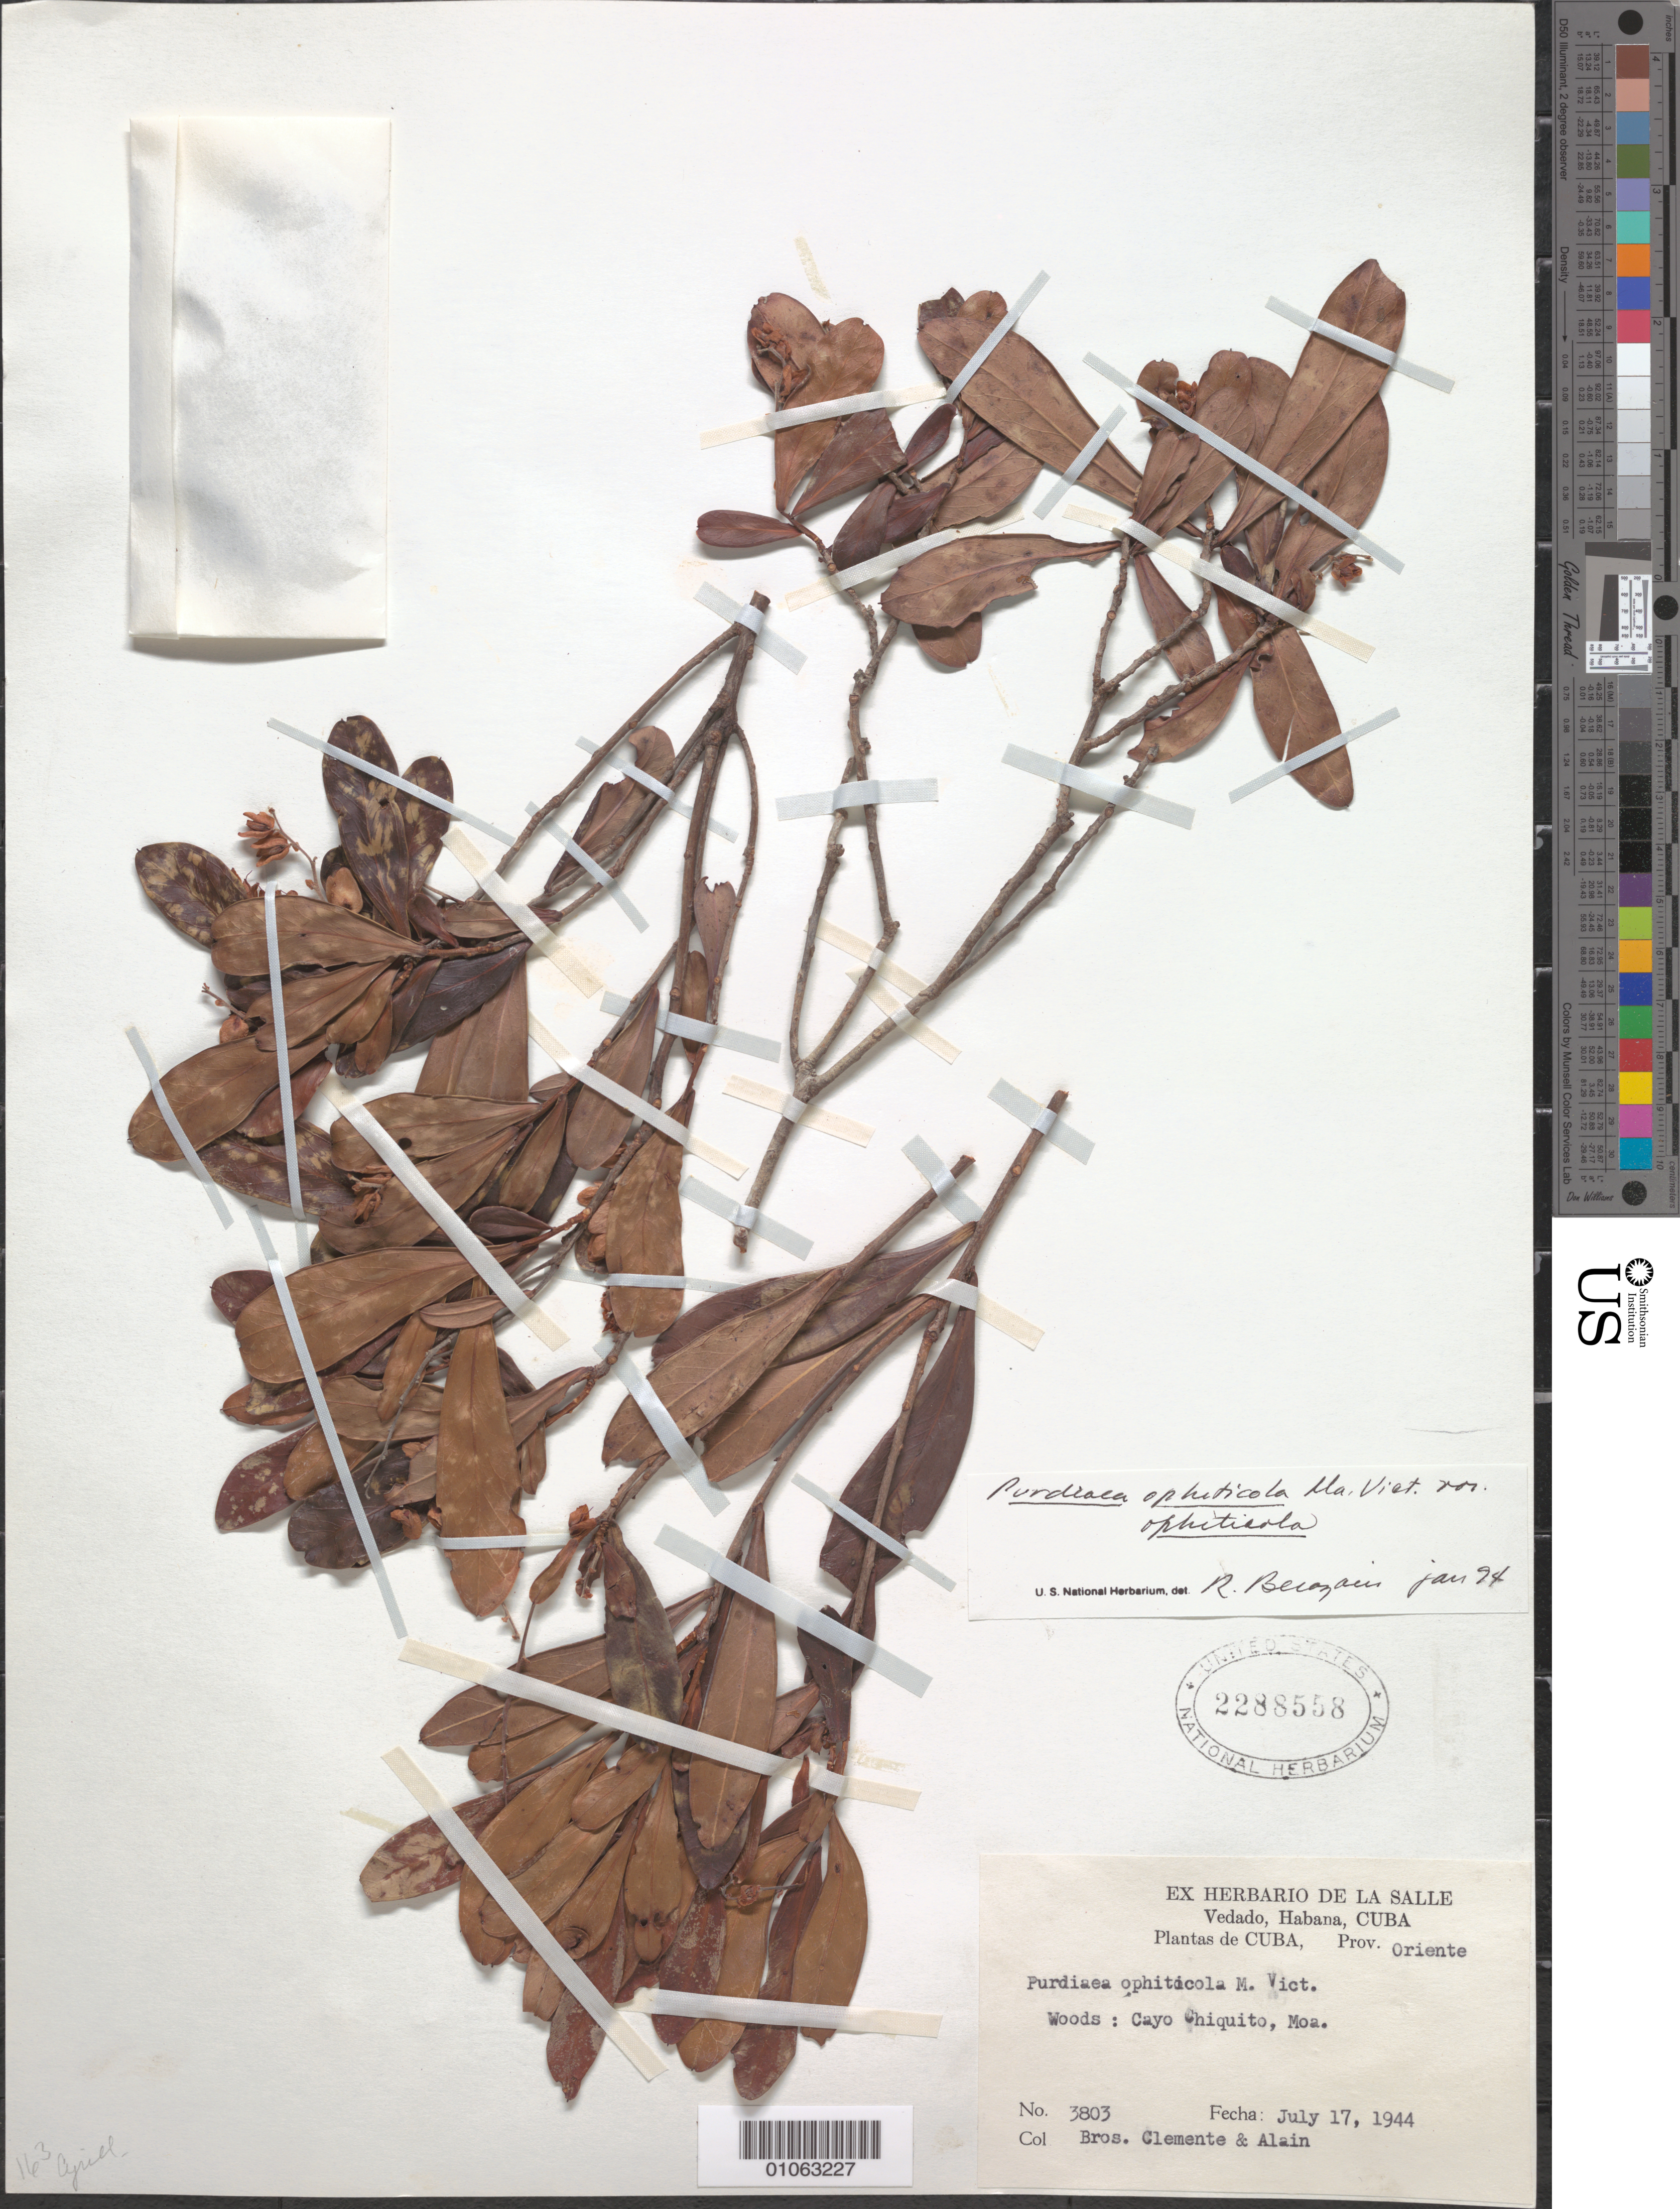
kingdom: Plantae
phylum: Tracheophyta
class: Magnoliopsida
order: Ericales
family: Clethraceae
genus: Purdiaea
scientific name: Purdiaea ophiticola var. ophiticola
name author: Vict.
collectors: Bro. Clemente & A. H. Liogier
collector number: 3803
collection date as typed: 17 Jul 1944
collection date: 1944-07-17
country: Cuba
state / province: Holguín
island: Cuba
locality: Woods: Cayo Chiquito, Moa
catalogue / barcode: US 2288558